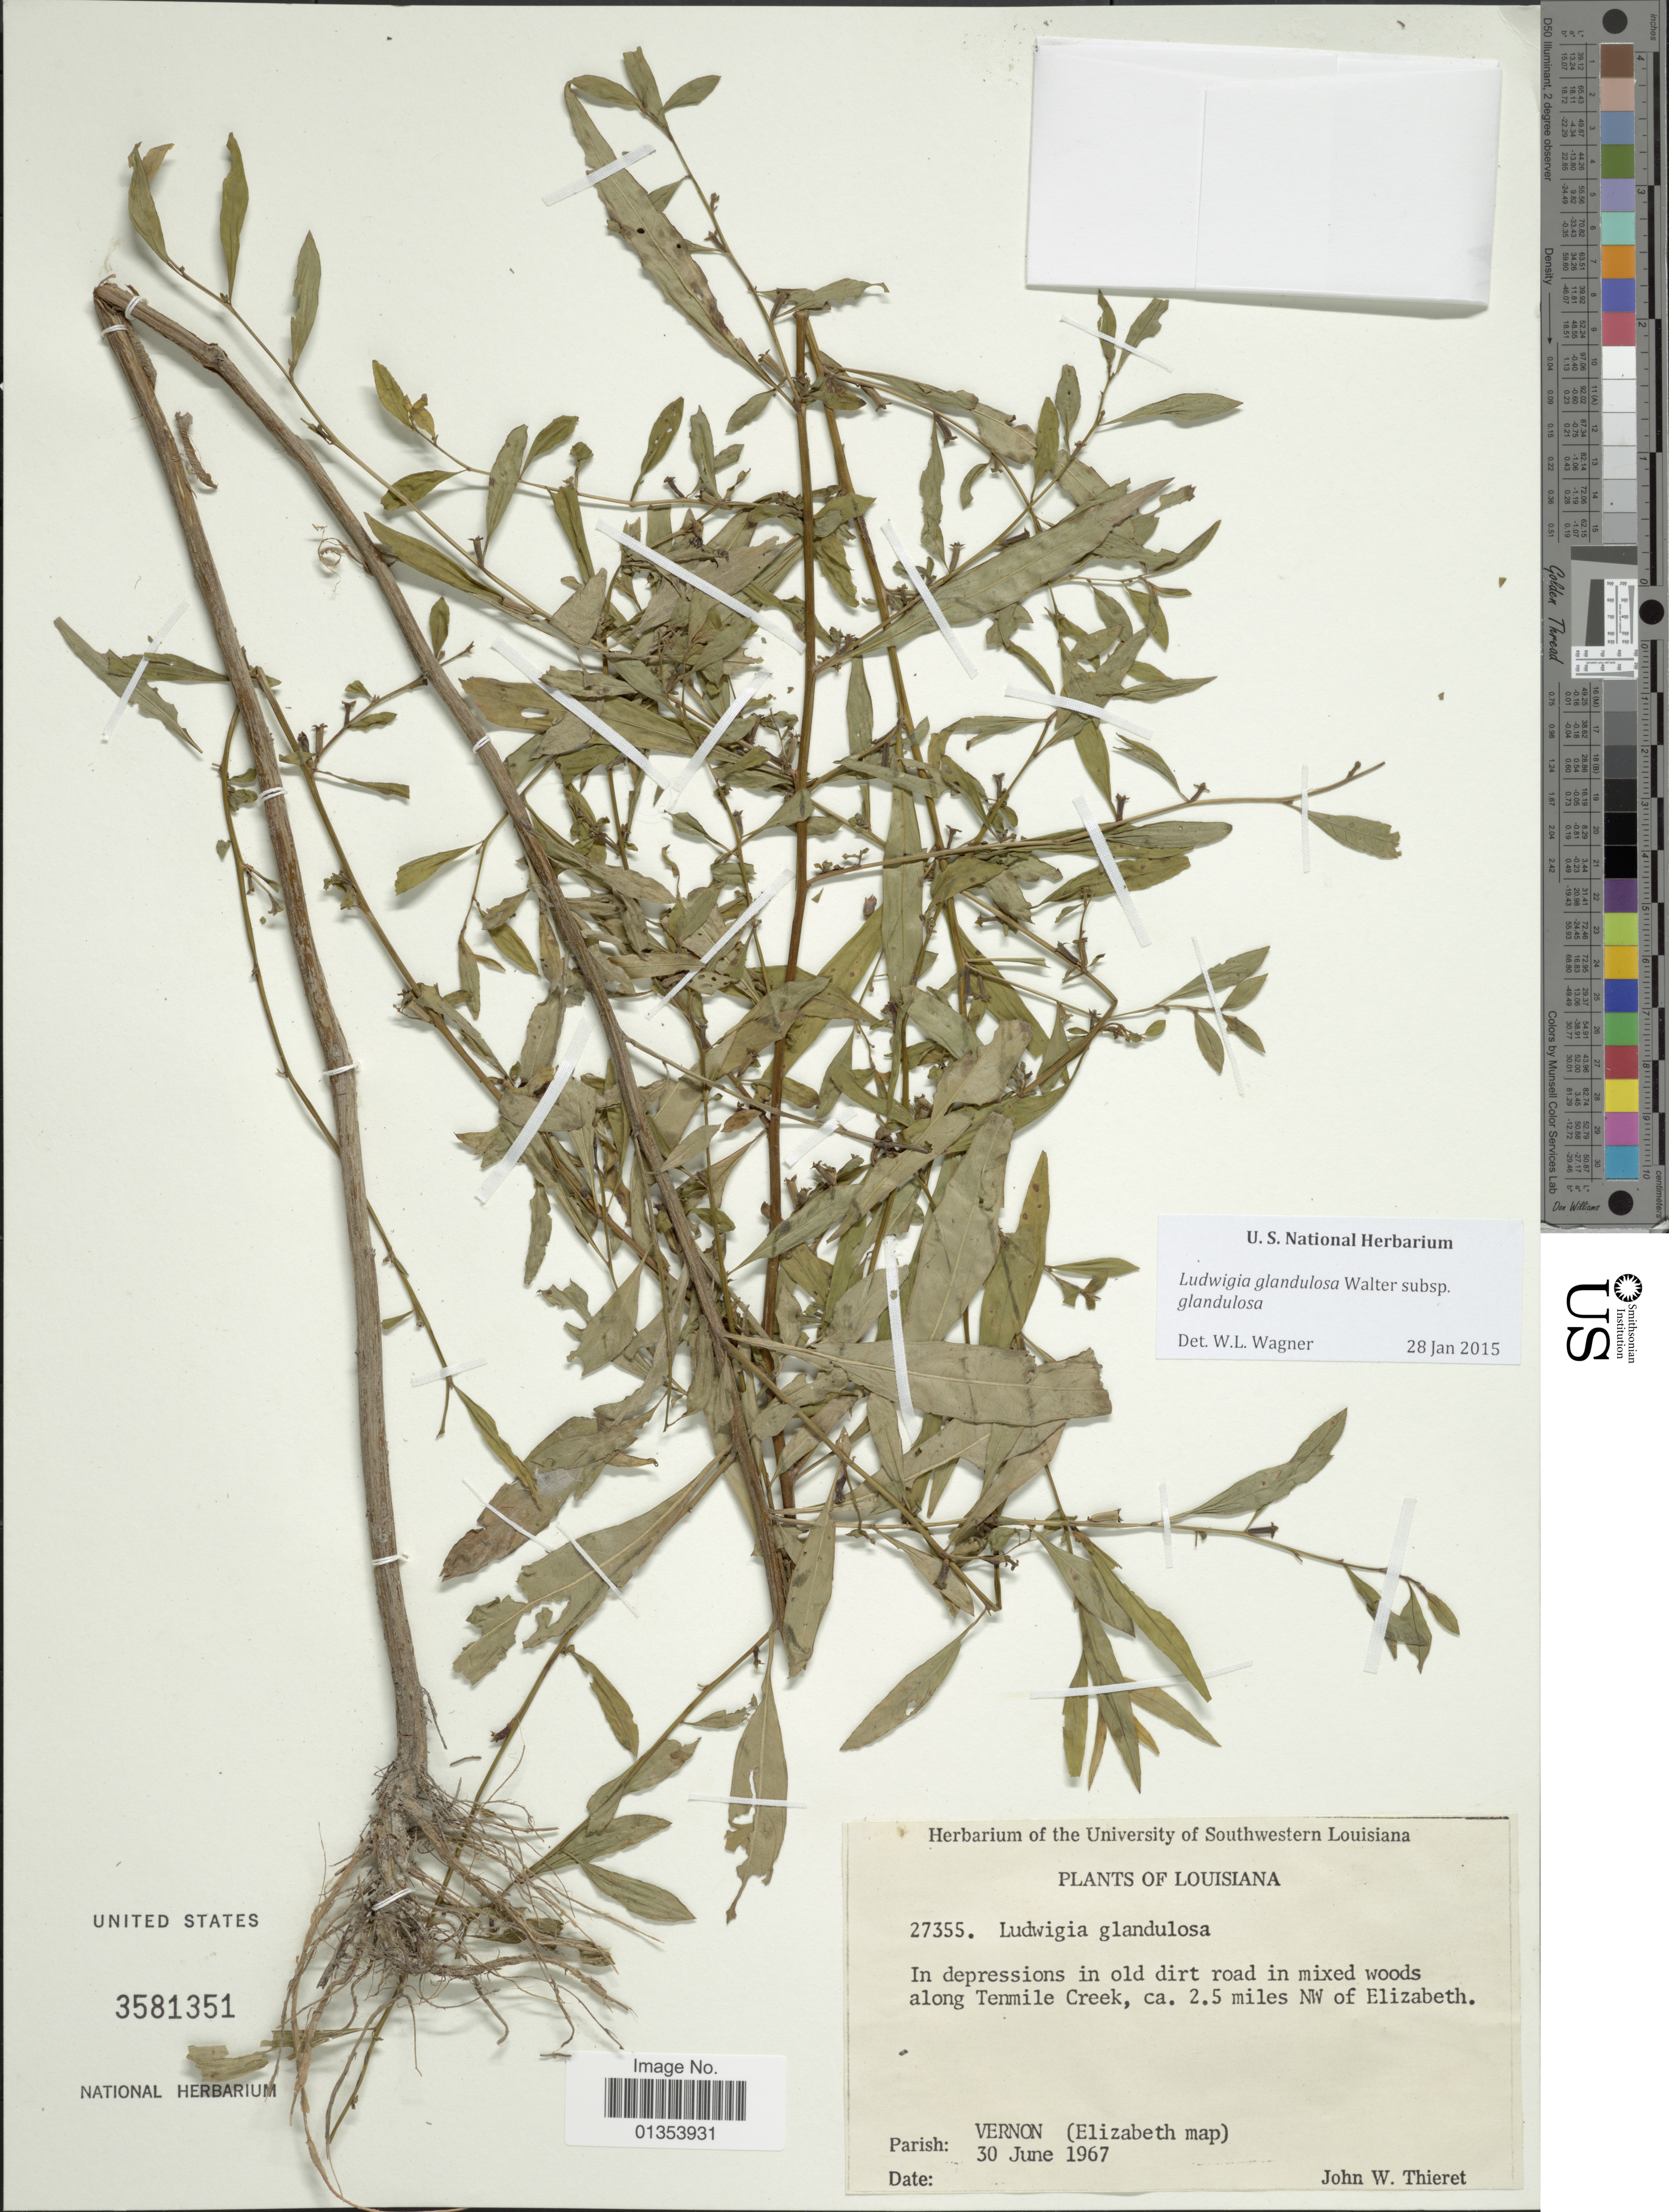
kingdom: Plantae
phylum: Tracheophyta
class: Magnoliopsida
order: Myrtales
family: Onagraceae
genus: Ludwigia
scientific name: Ludwigia glandulosa subsp. glandulosa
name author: Walter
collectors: J. W. Thieret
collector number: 27355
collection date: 1967-06-30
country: United States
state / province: Louisiana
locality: Along Tenimile Creek, ca. 2.5 miles NW of Elizabeth, Parish Vernon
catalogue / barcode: US 3581351